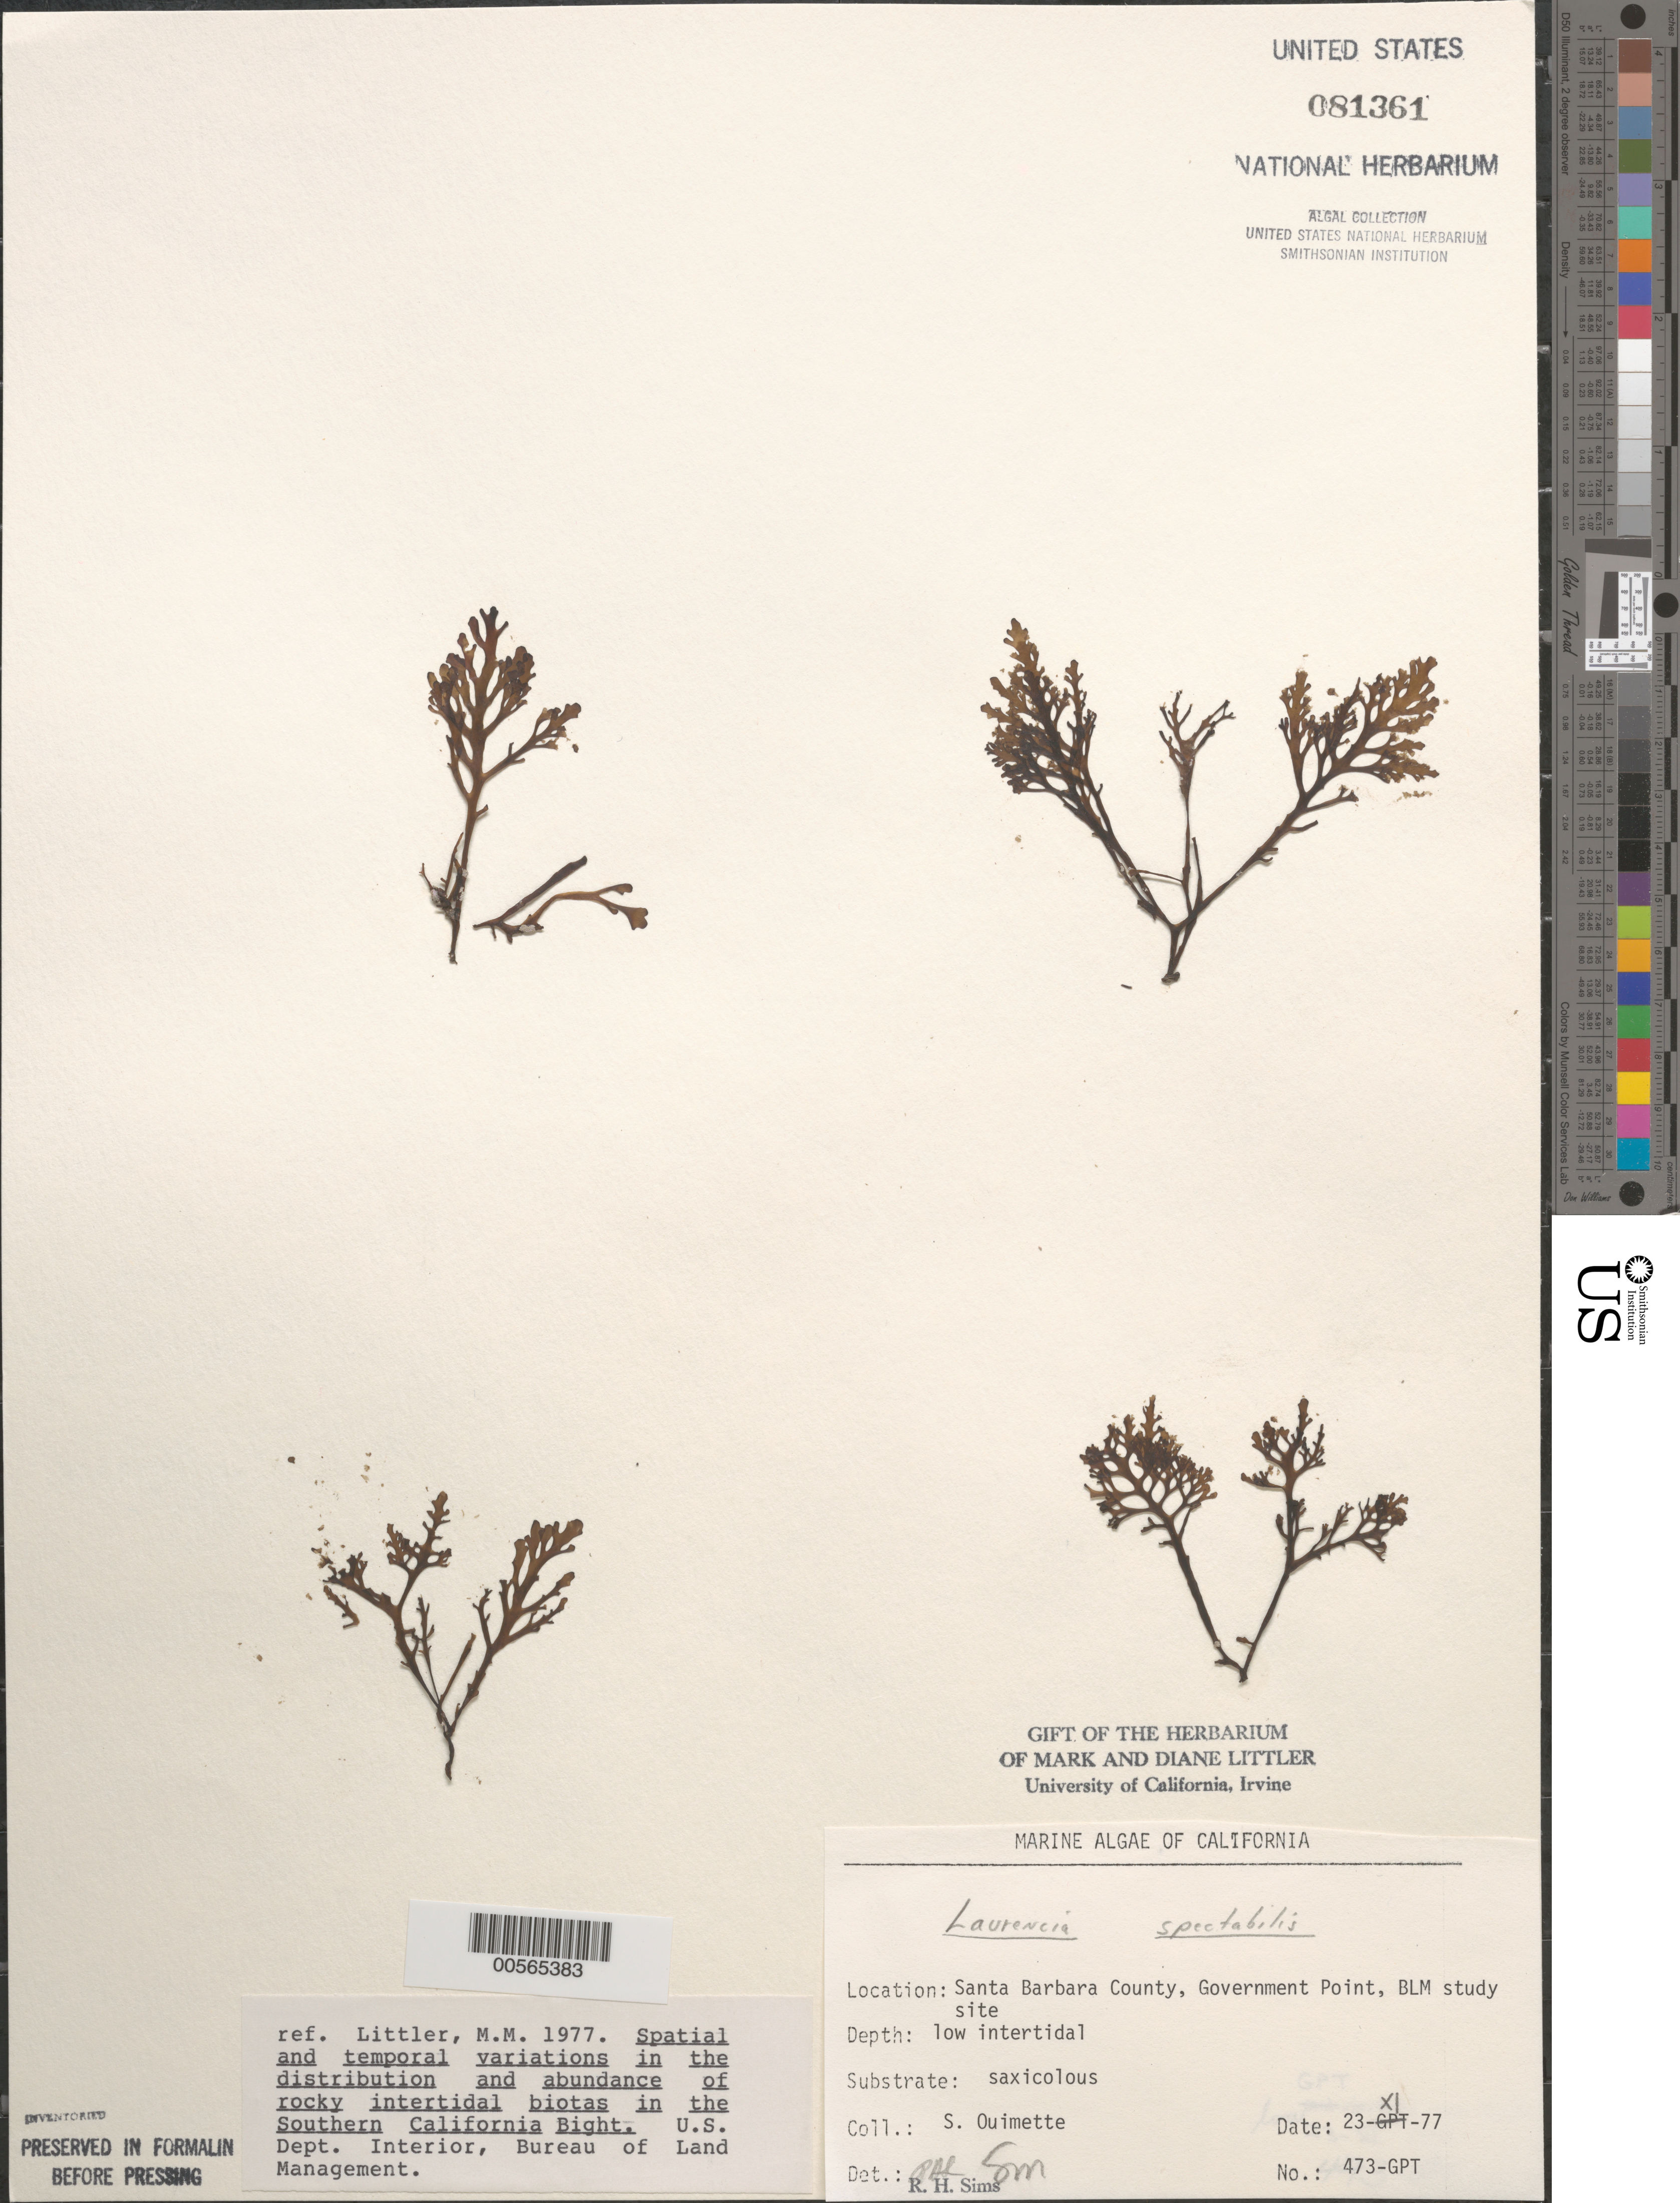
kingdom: Plantae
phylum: Rhodophyta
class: Florideophyceae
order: Ceramiales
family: Rhodomelaceae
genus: Osmundea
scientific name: Osmundea spectabilis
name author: (Postels & Rupr.) K.W. Nam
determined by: Algae name updating Project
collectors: S. Ouimette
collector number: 473-gpt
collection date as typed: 23 Nov 1977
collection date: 1977-11-23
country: United States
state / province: California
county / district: Santa Barbara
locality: Government Point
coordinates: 34 26'31"N, 120 24'06"W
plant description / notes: BLM-SOCALBIGHT Rocky Intertidal Survey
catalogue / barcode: US 81361